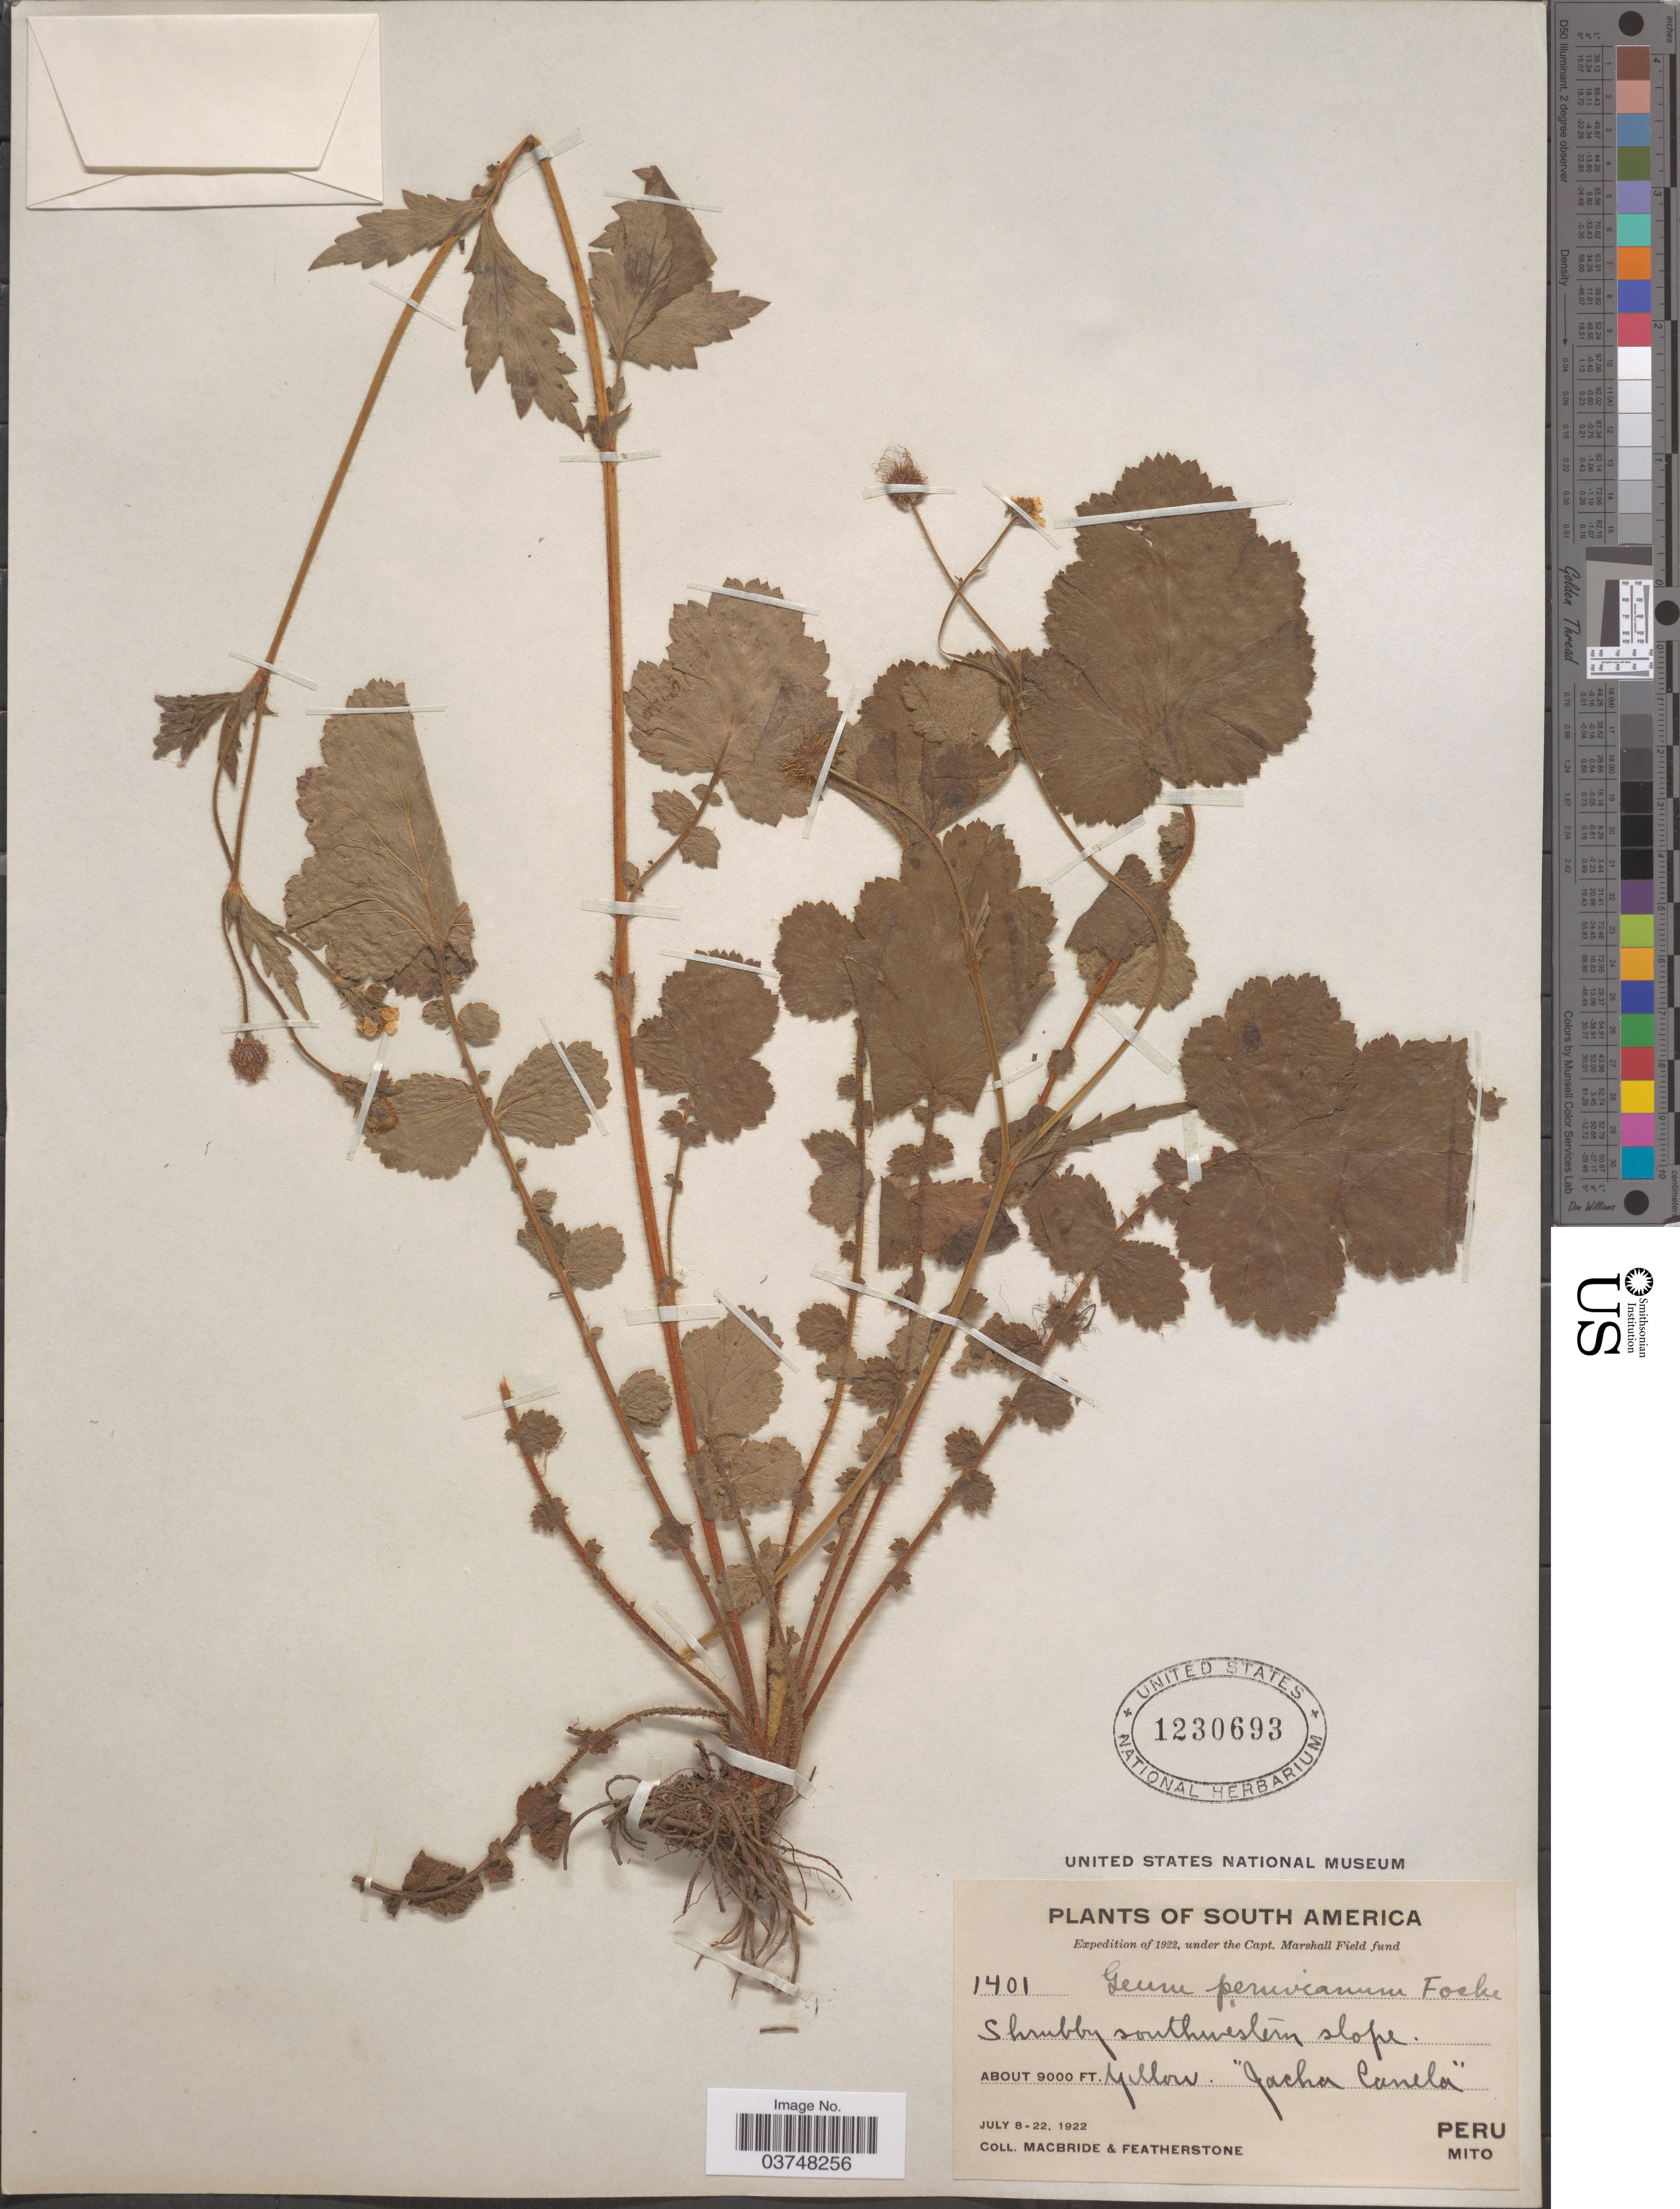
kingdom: Plantae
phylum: Tracheophyta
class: Magnoliopsida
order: Rosales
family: Rosaceae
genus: Geum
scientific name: Geum peruvianum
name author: Focke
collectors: Macbride, -- & -. Featherstone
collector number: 1401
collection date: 1922-07-08/1922-07-22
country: Peru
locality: Jacha Canela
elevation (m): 2743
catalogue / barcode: US 1230693